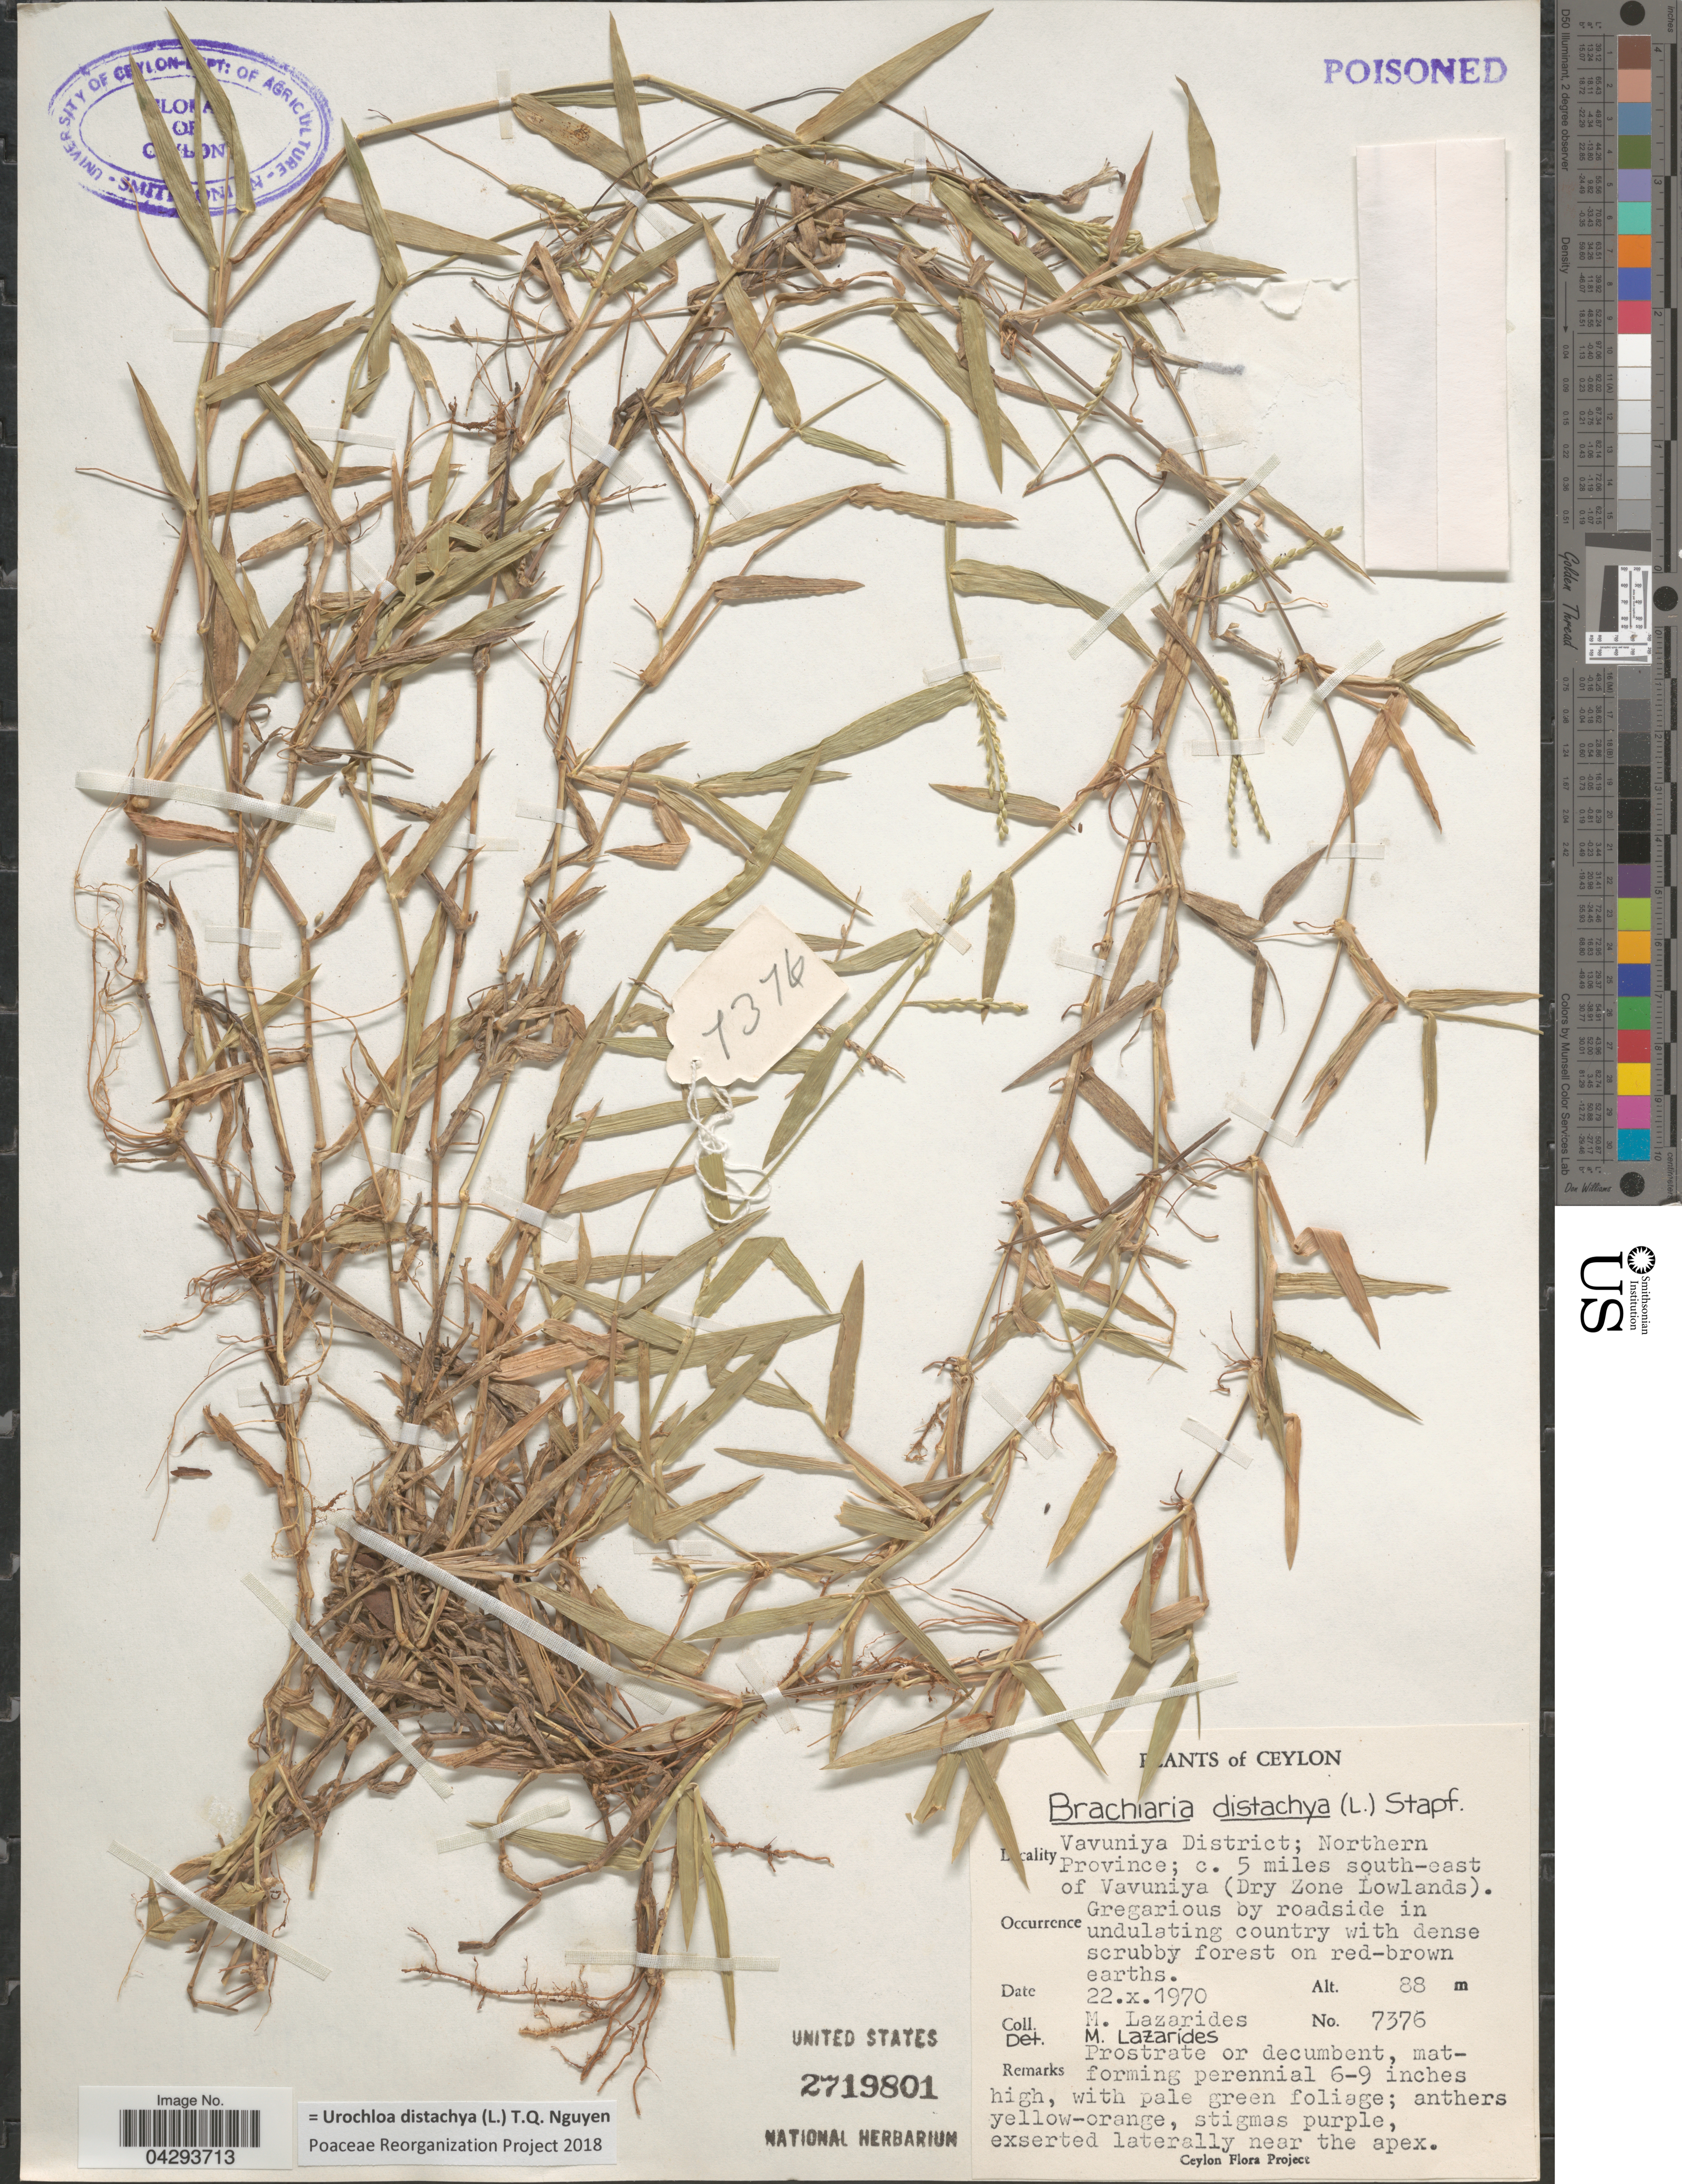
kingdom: Plantae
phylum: Tracheophyta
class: Liliopsida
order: Poales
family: Poaceae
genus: Urochloa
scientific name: Urochloa distachya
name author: (L.) T.Q. Nguyen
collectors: M. Lazarides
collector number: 7376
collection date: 1970-10-22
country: Sri Lanka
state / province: Northern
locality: Ceylon. Vavuniya District; c. 5 miles south-east of Vavuniya (Dry Zone Lowlands).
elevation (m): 88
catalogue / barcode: US 2719801